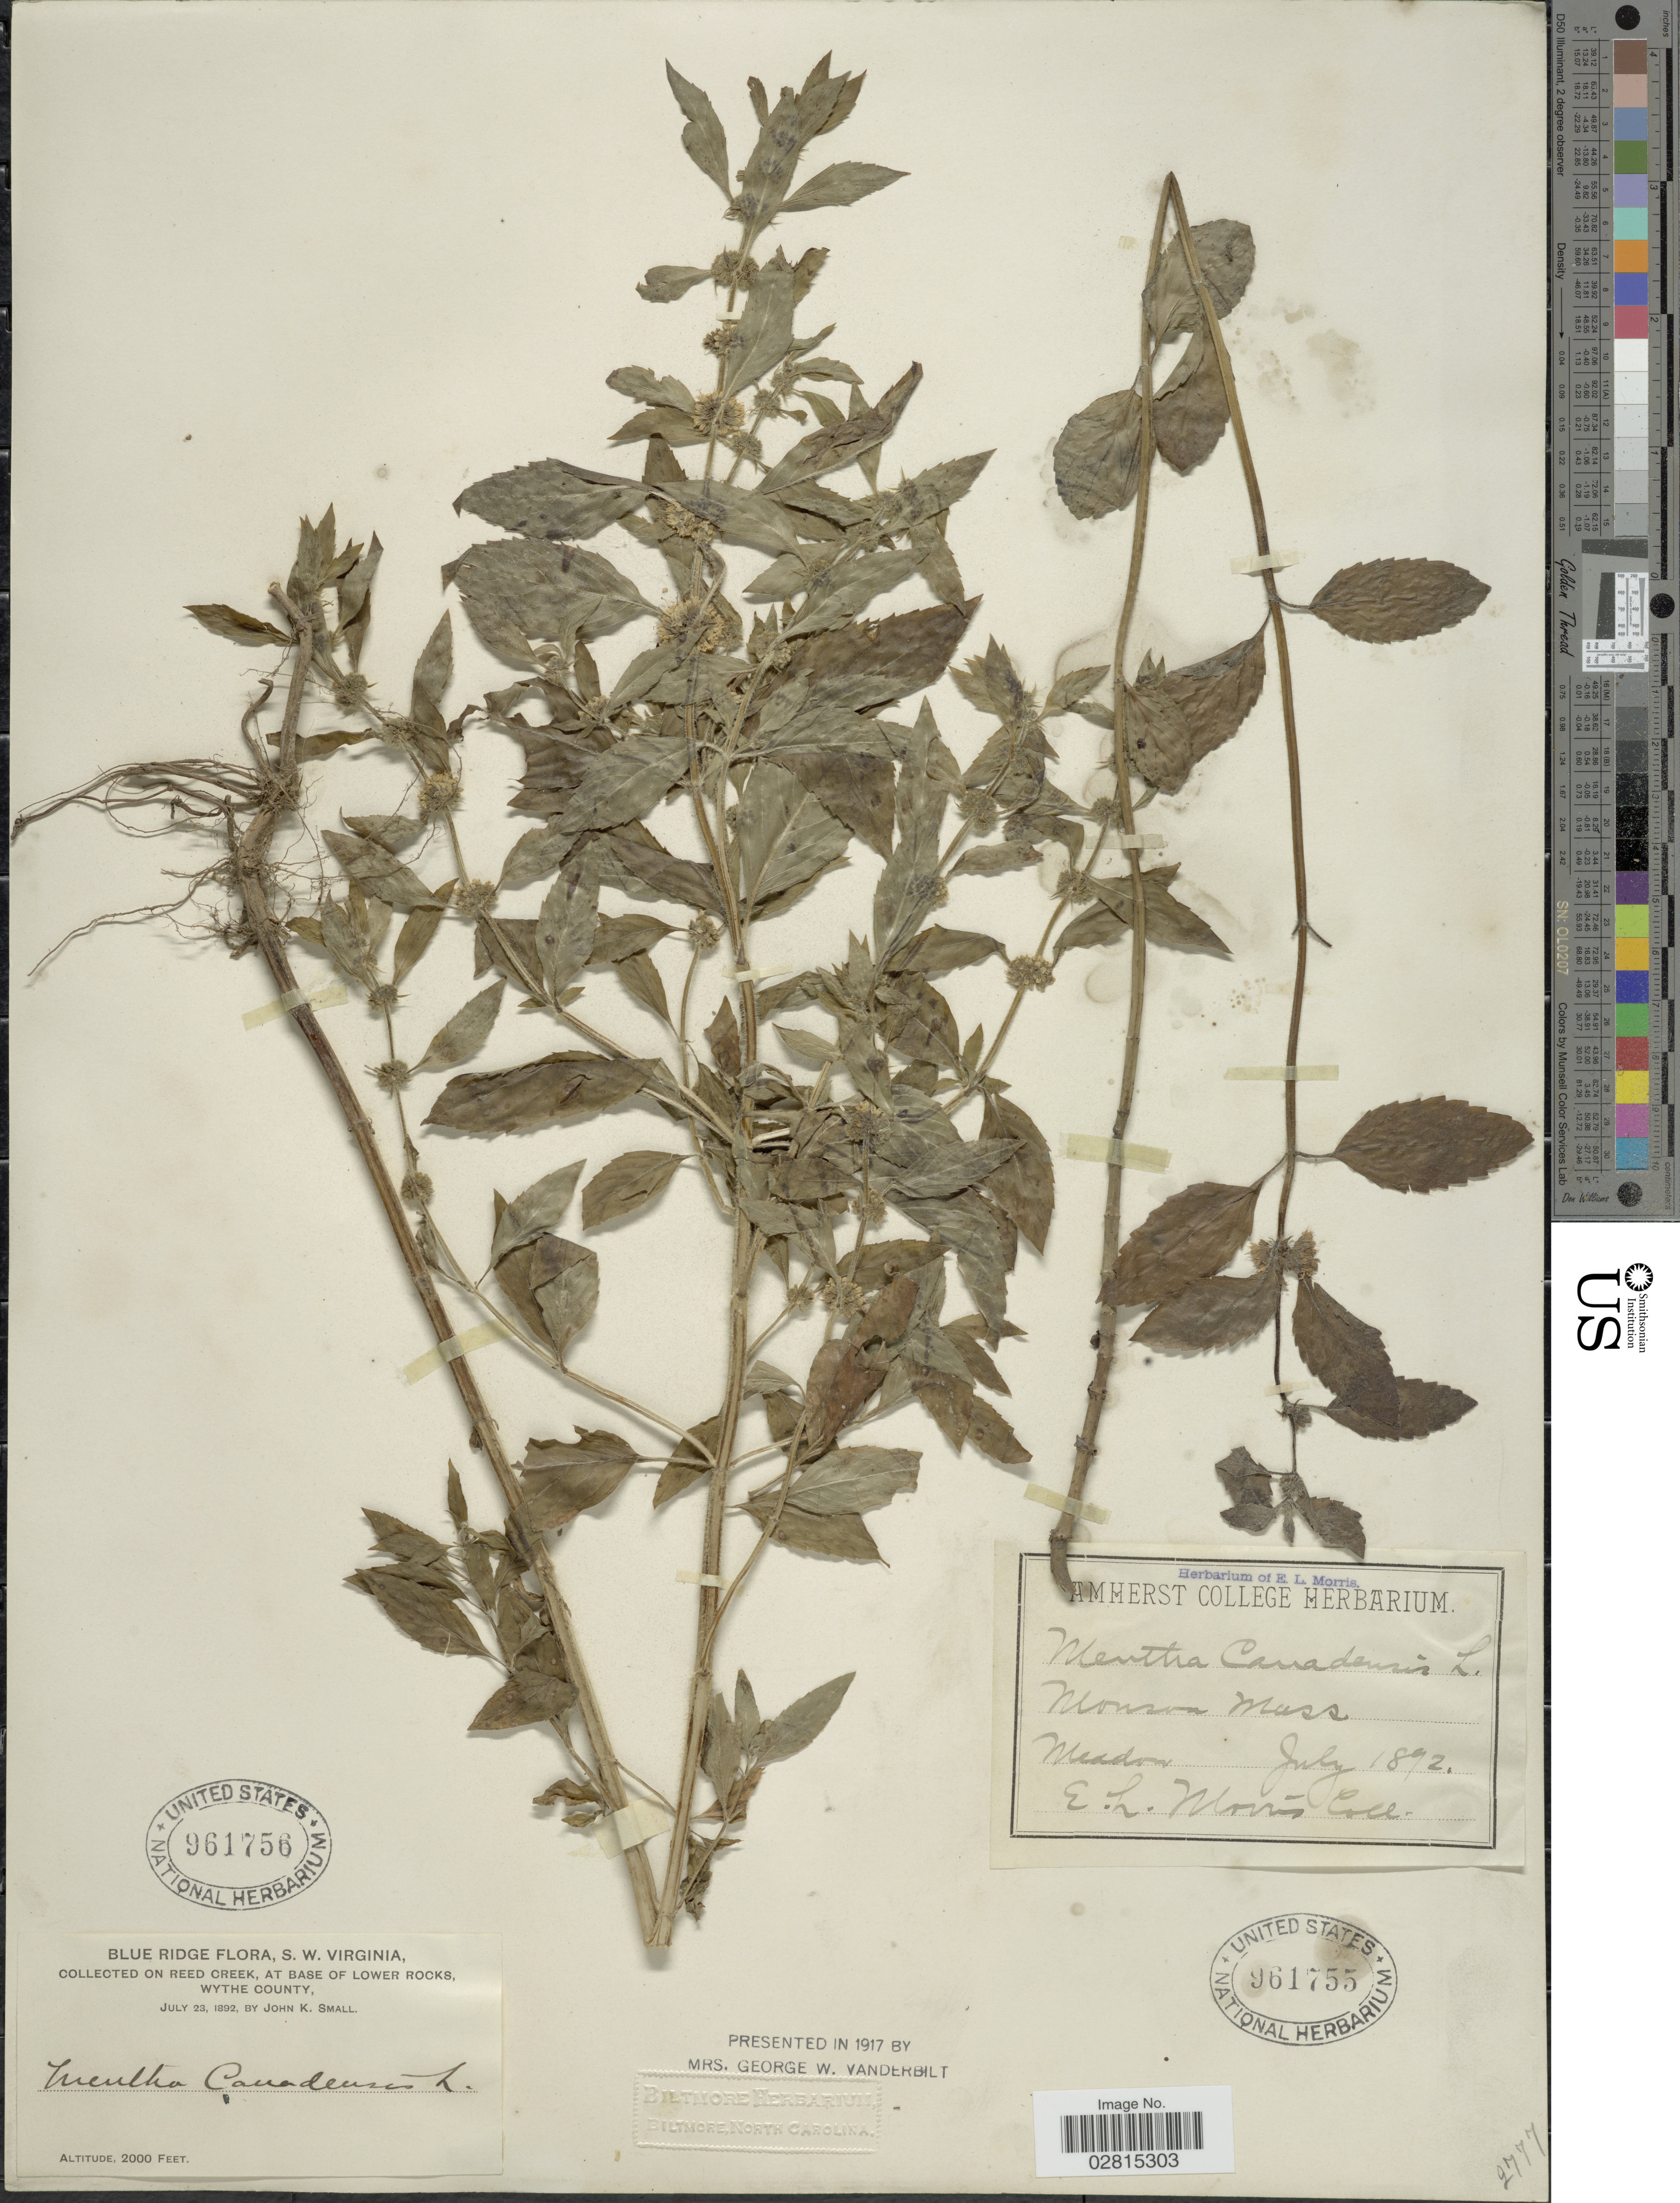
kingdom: Plantae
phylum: Tracheophyta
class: Magnoliopsida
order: Lamiales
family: Lamiaceae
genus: Mentha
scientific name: Mentha canadensis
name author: L.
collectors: J. K. Small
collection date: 1892-07-23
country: United States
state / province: Virginia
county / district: Wythe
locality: Blue Ridge, S.W. Virginia. On Reed Creek, at base of lower rocks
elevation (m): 610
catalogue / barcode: US 961756-2